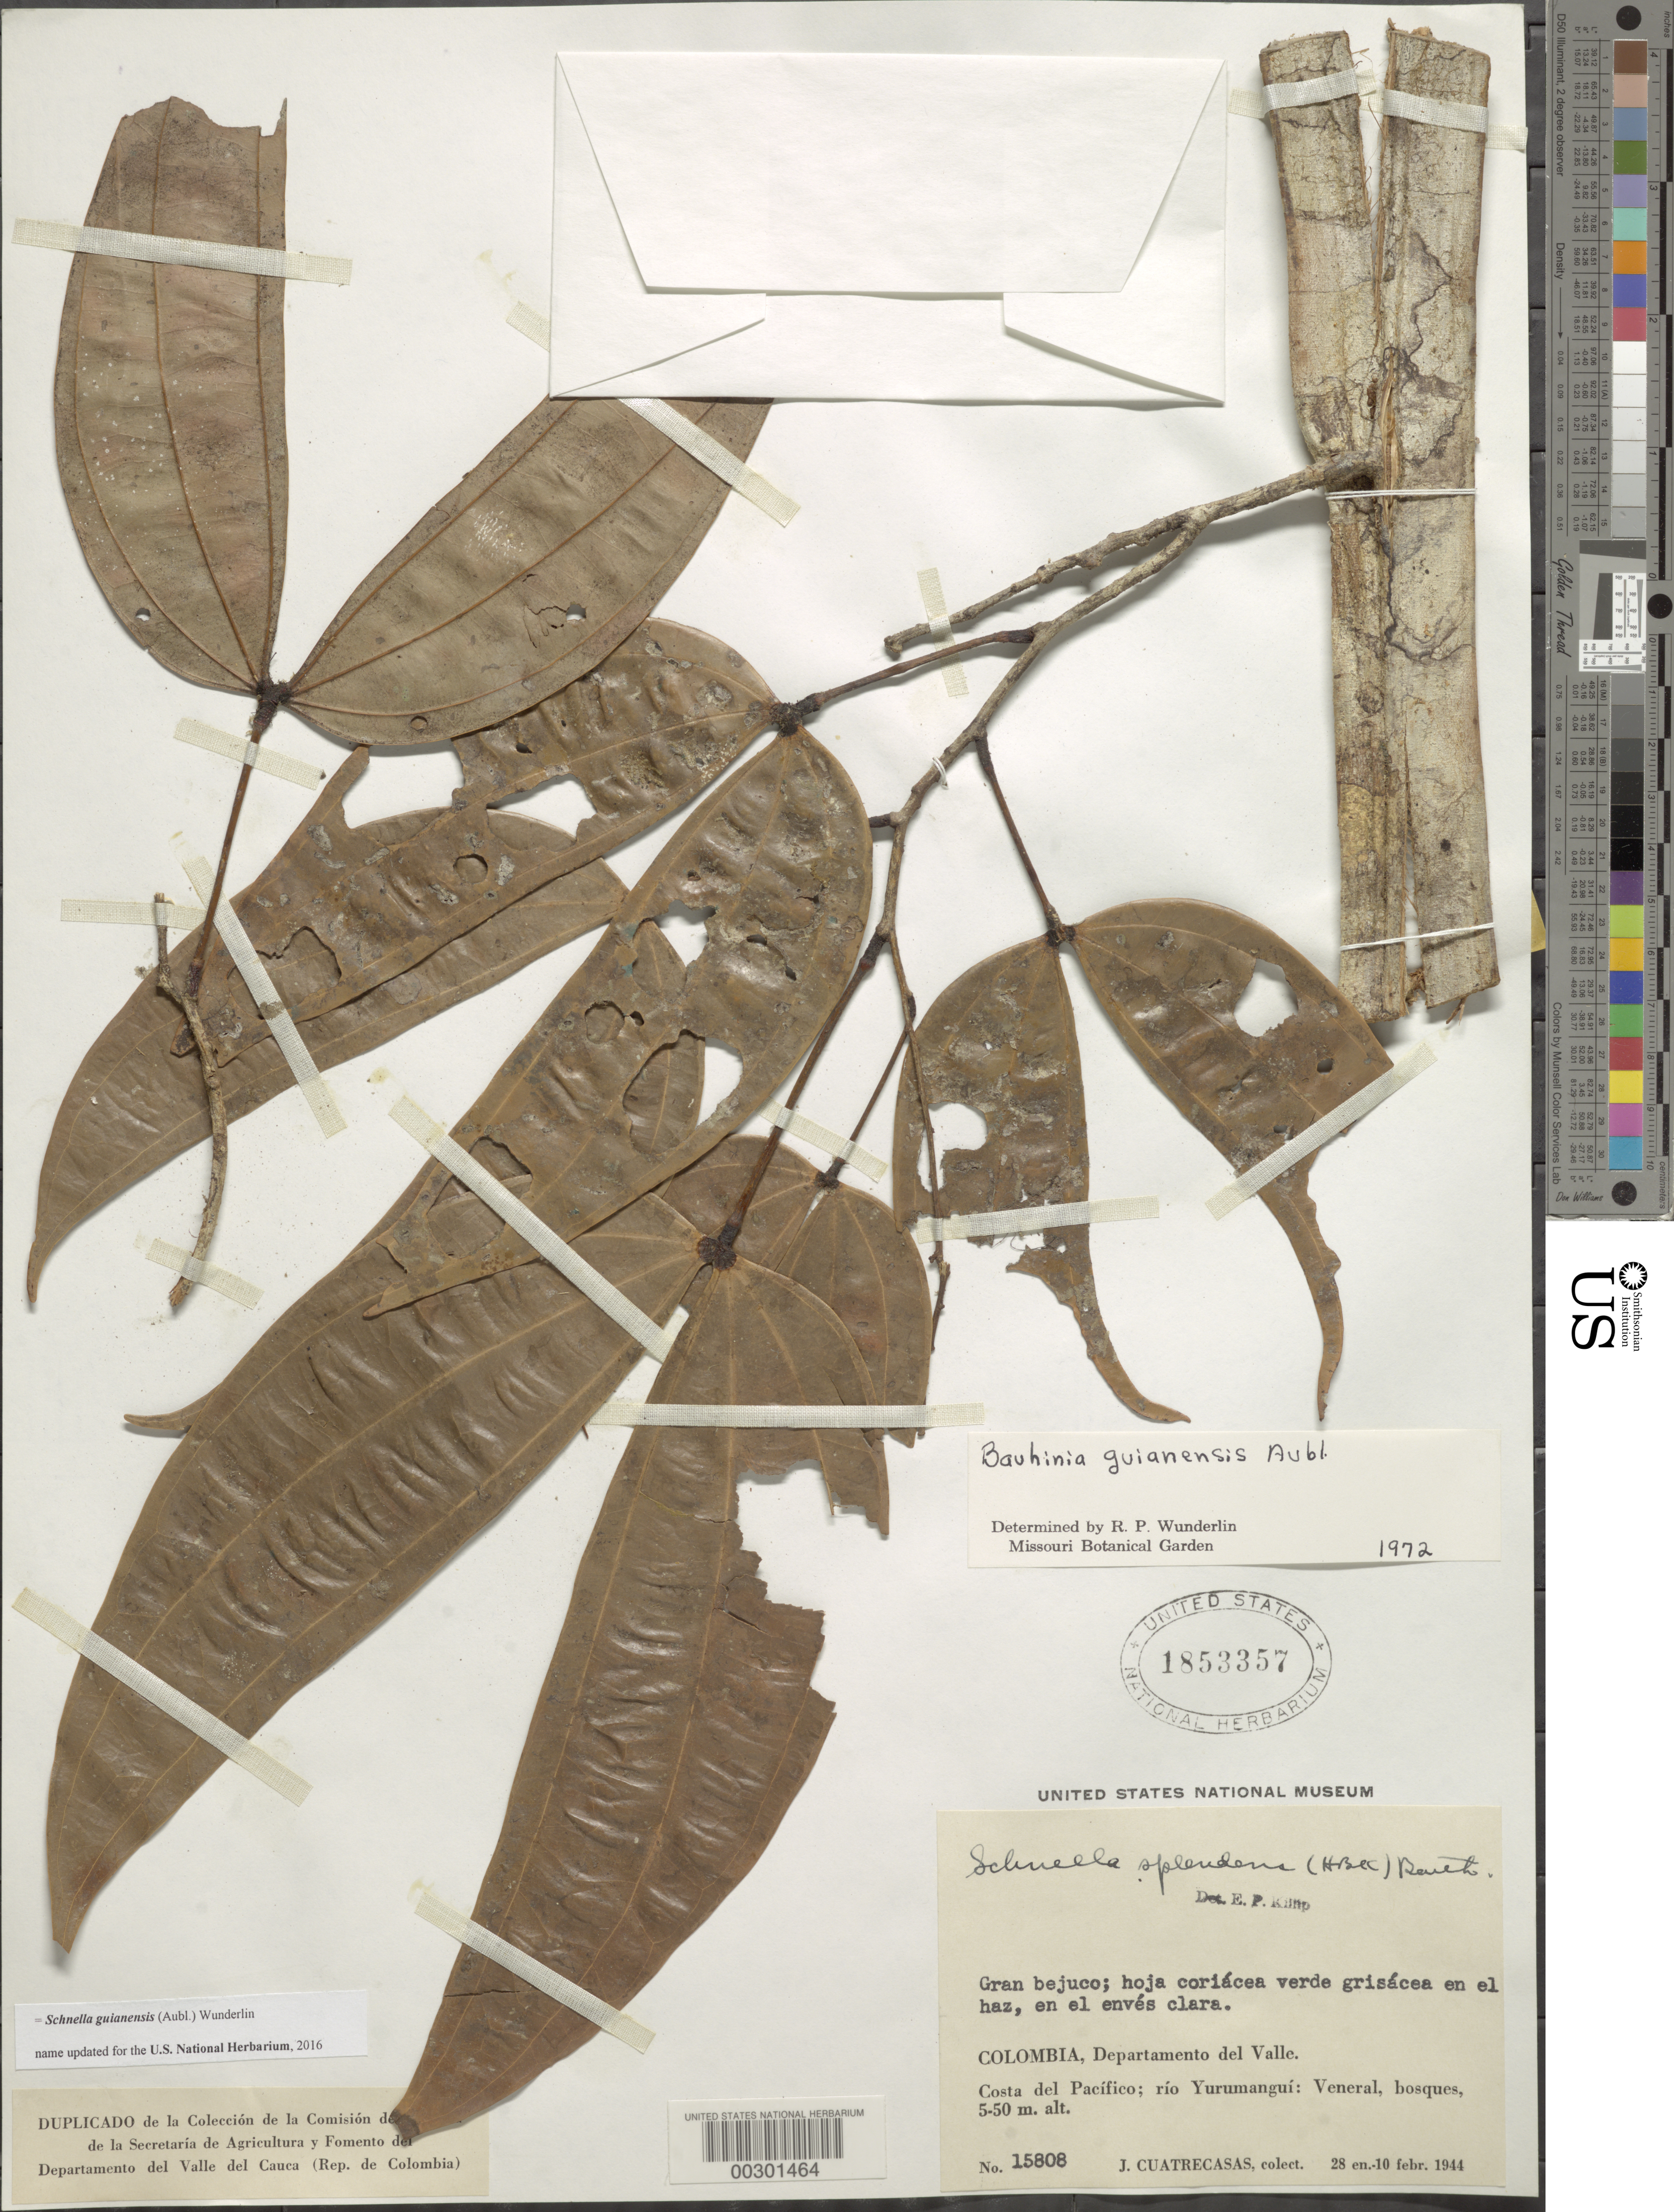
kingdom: Plantae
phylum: Tracheophyta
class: Magnoliopsida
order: Fabales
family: Fabaceae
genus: Schnella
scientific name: Schnella guianensis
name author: (Aubl.) Wunderlin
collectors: J. Cuatrecasas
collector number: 15808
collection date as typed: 28 Jan 1944 to 10 Feb 1944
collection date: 1944-01-28/1944-02-10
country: Colombia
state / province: Valle del Cauca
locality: Costa del Pacifico; Rio Yurumangui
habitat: Forest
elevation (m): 5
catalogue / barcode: US 1853357